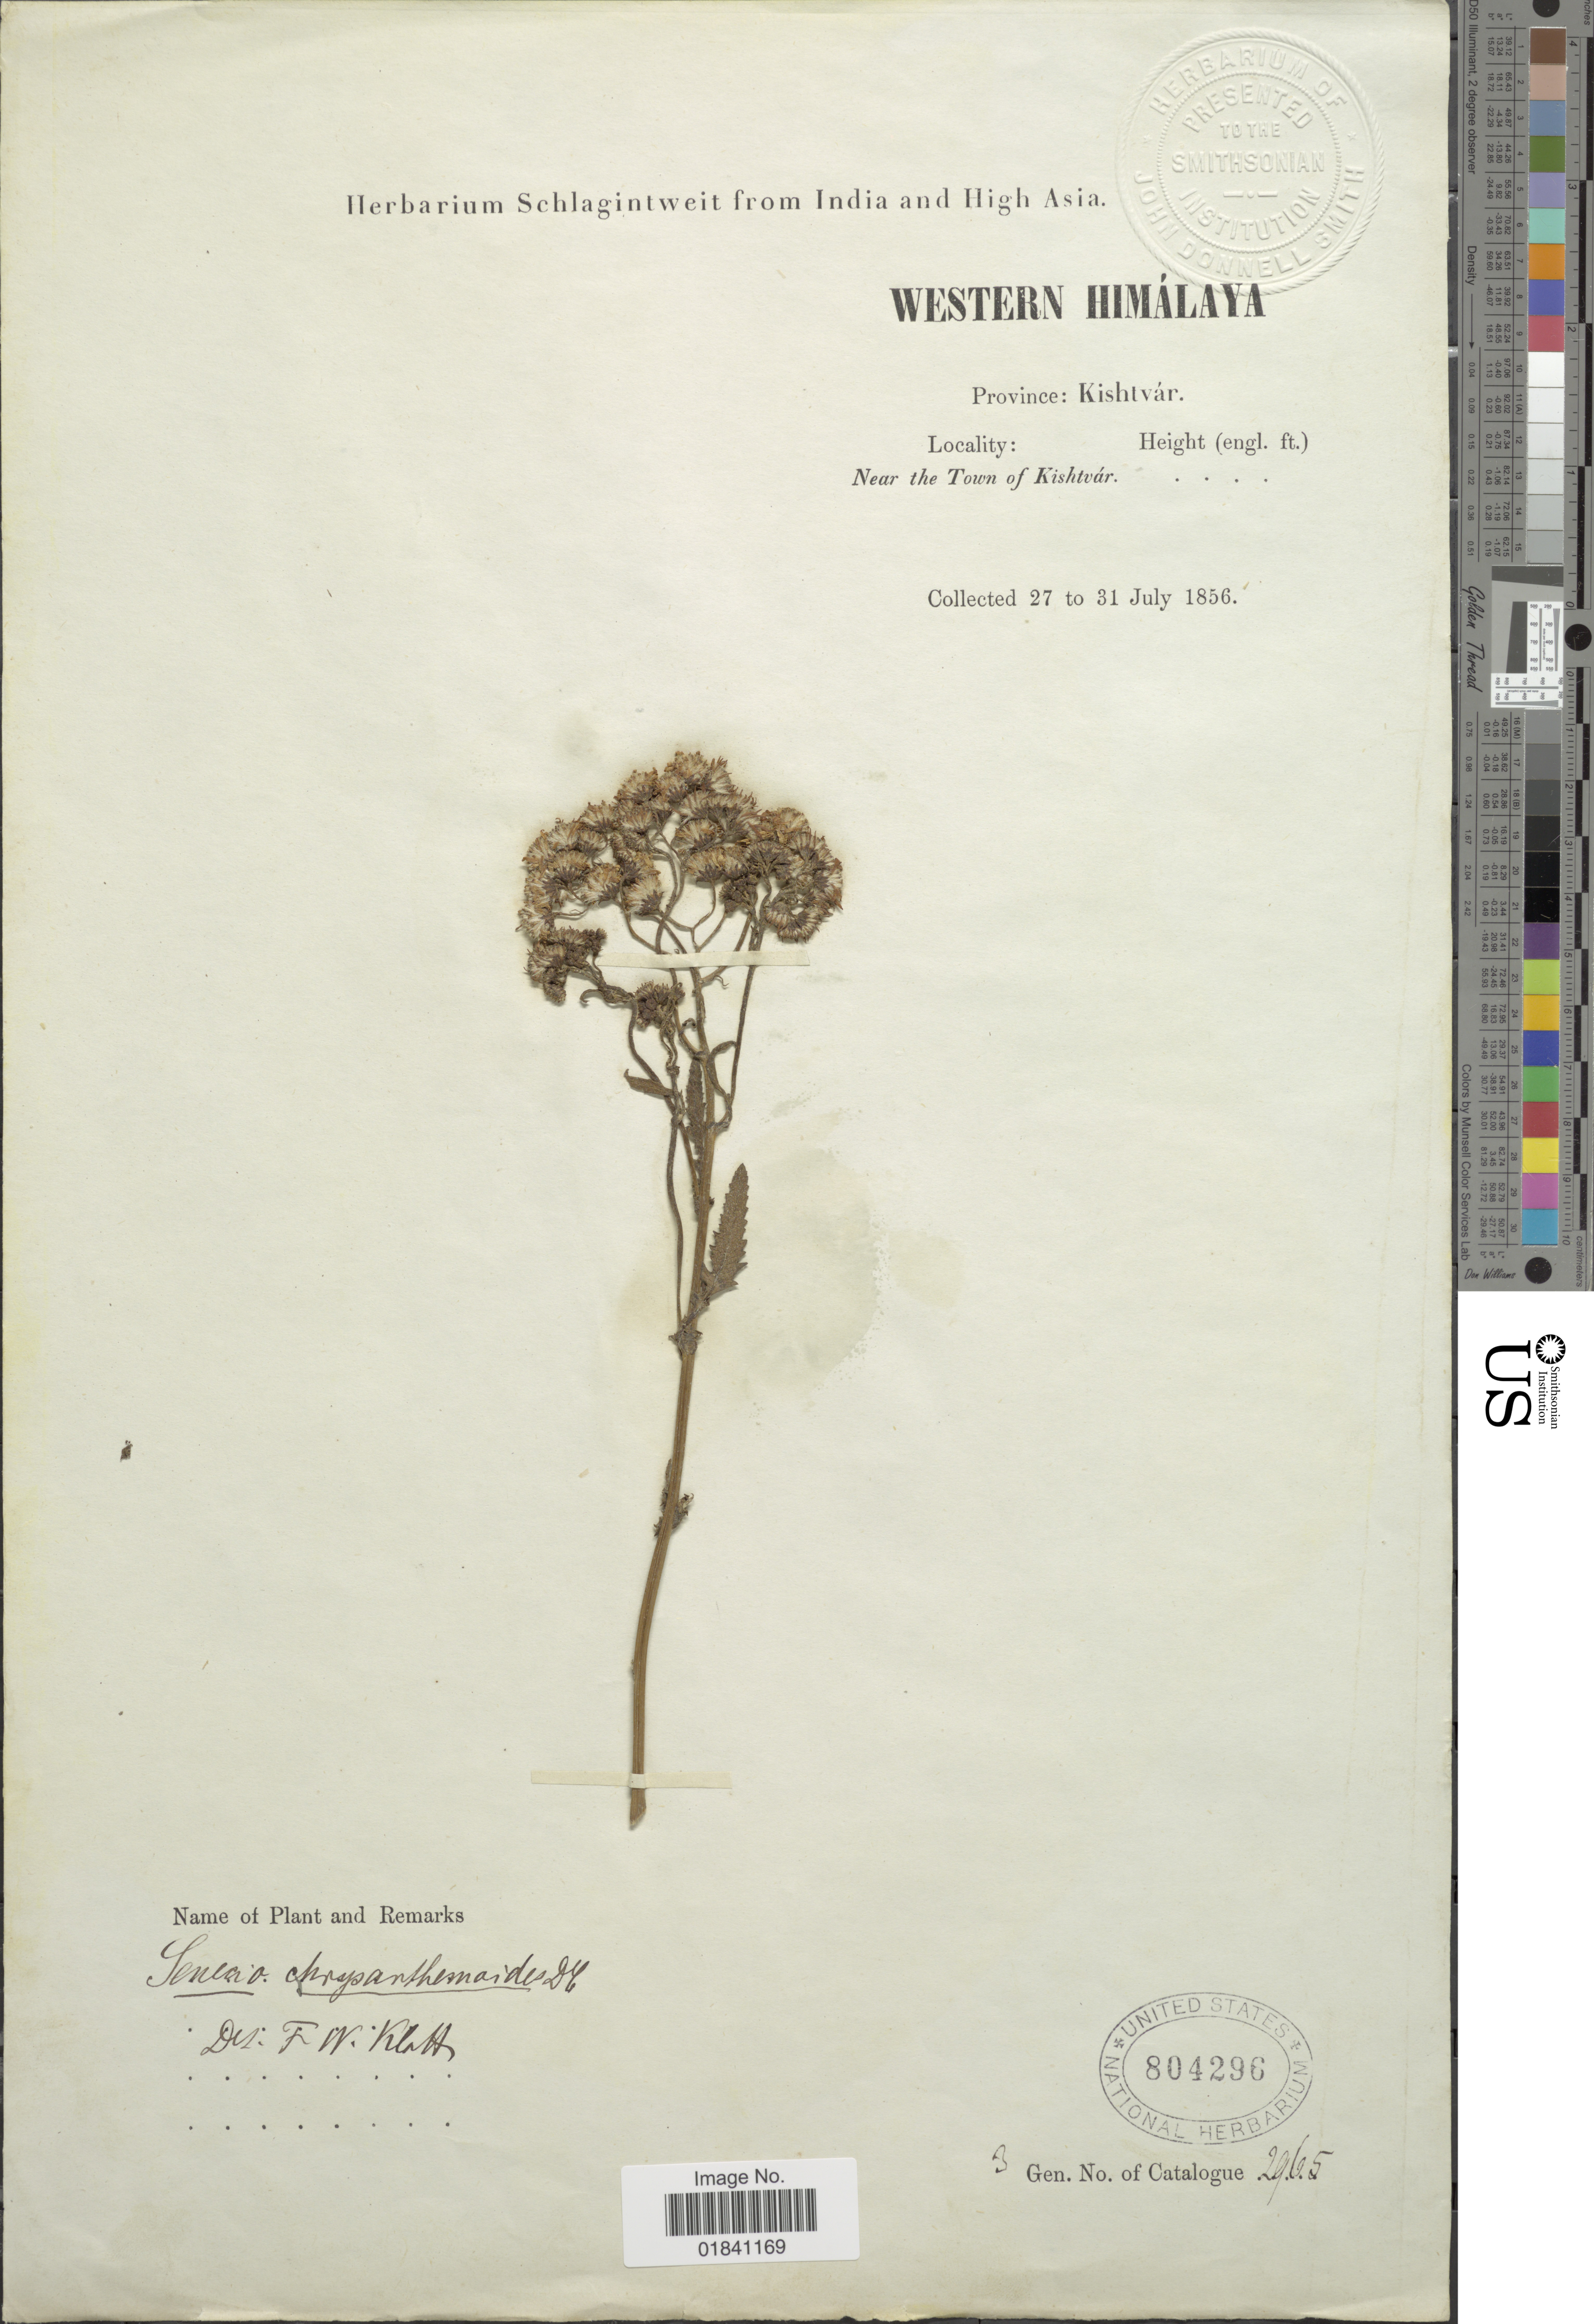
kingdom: Plantae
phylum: Tracheophyta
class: Magnoliopsida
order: Asterales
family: Asteraceae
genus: Senecio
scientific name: Senecio chrysanthemoides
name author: DC.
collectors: ex herb. Schlagintweit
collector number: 2965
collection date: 1856-07-27/1856-07-31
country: India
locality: Western Himálaya. Province: Kishtvár. Near the Town of Kishtvár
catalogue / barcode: US 804296